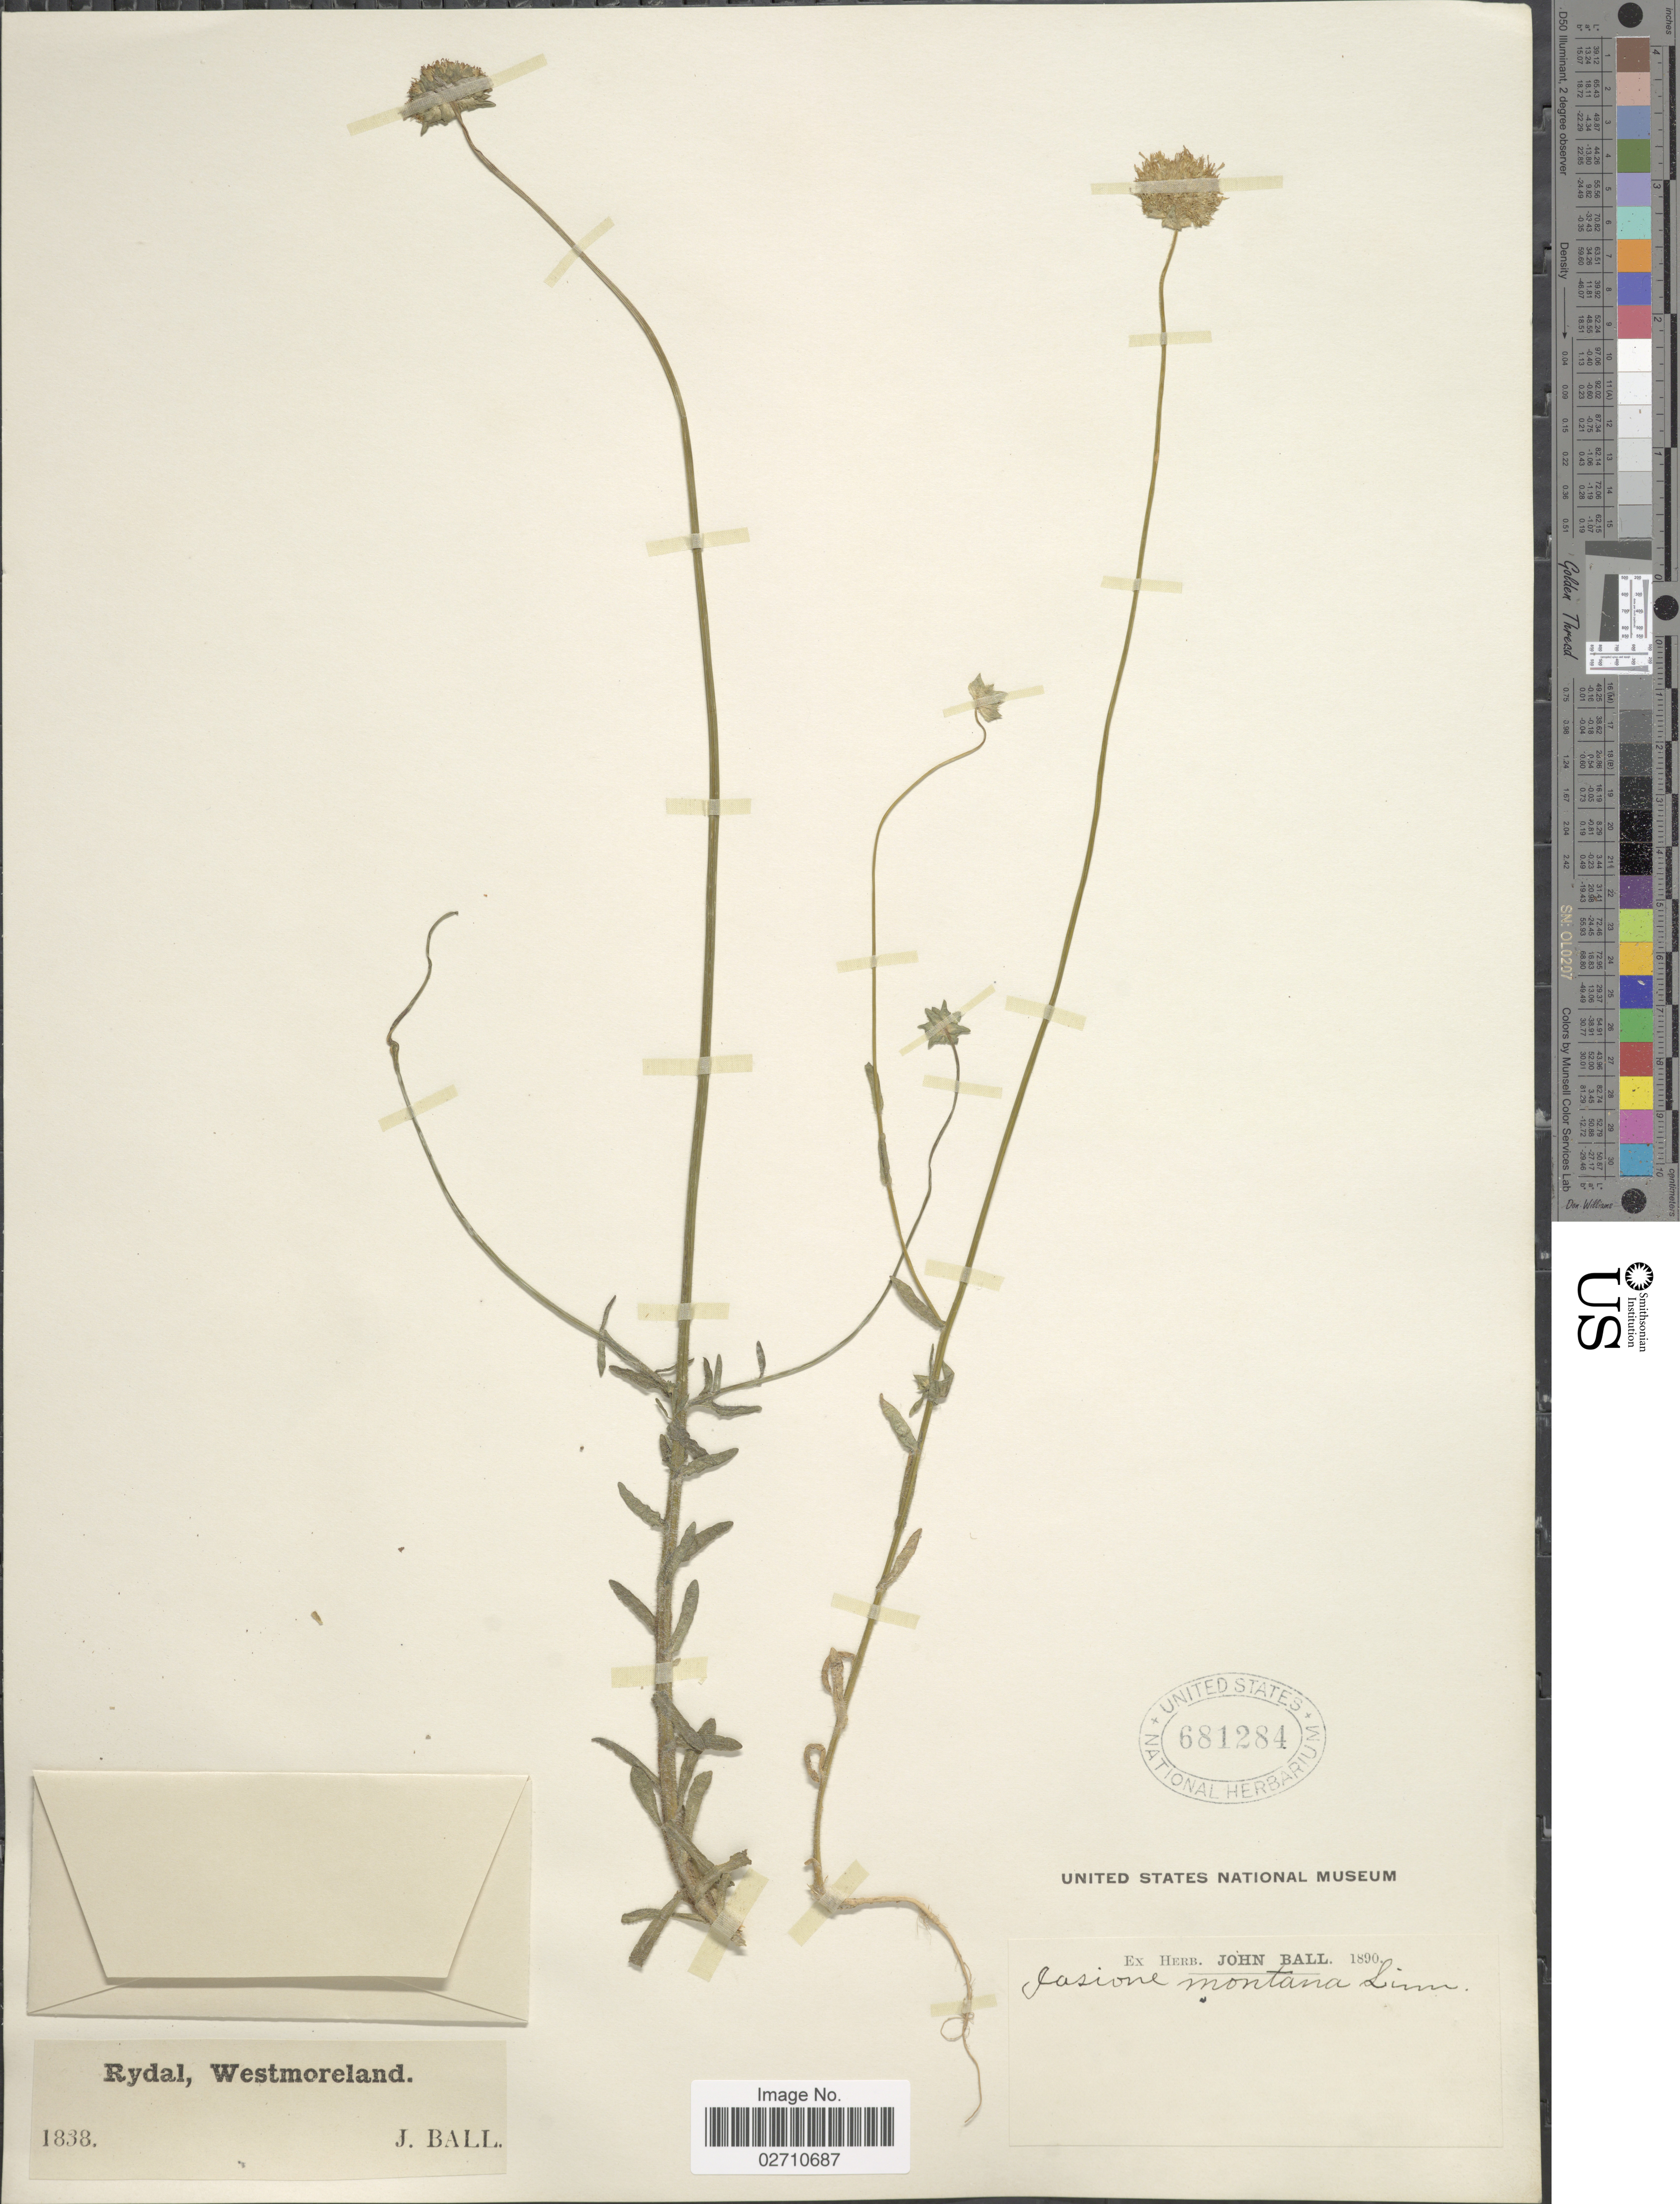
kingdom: Plantae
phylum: Tracheophyta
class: Magnoliopsida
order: Asterales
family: Campanulaceae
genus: Jasione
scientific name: Jasione montana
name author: L.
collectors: J. Ball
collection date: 1838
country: Jamaica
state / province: Westmoreland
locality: Rydal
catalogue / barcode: US 681284